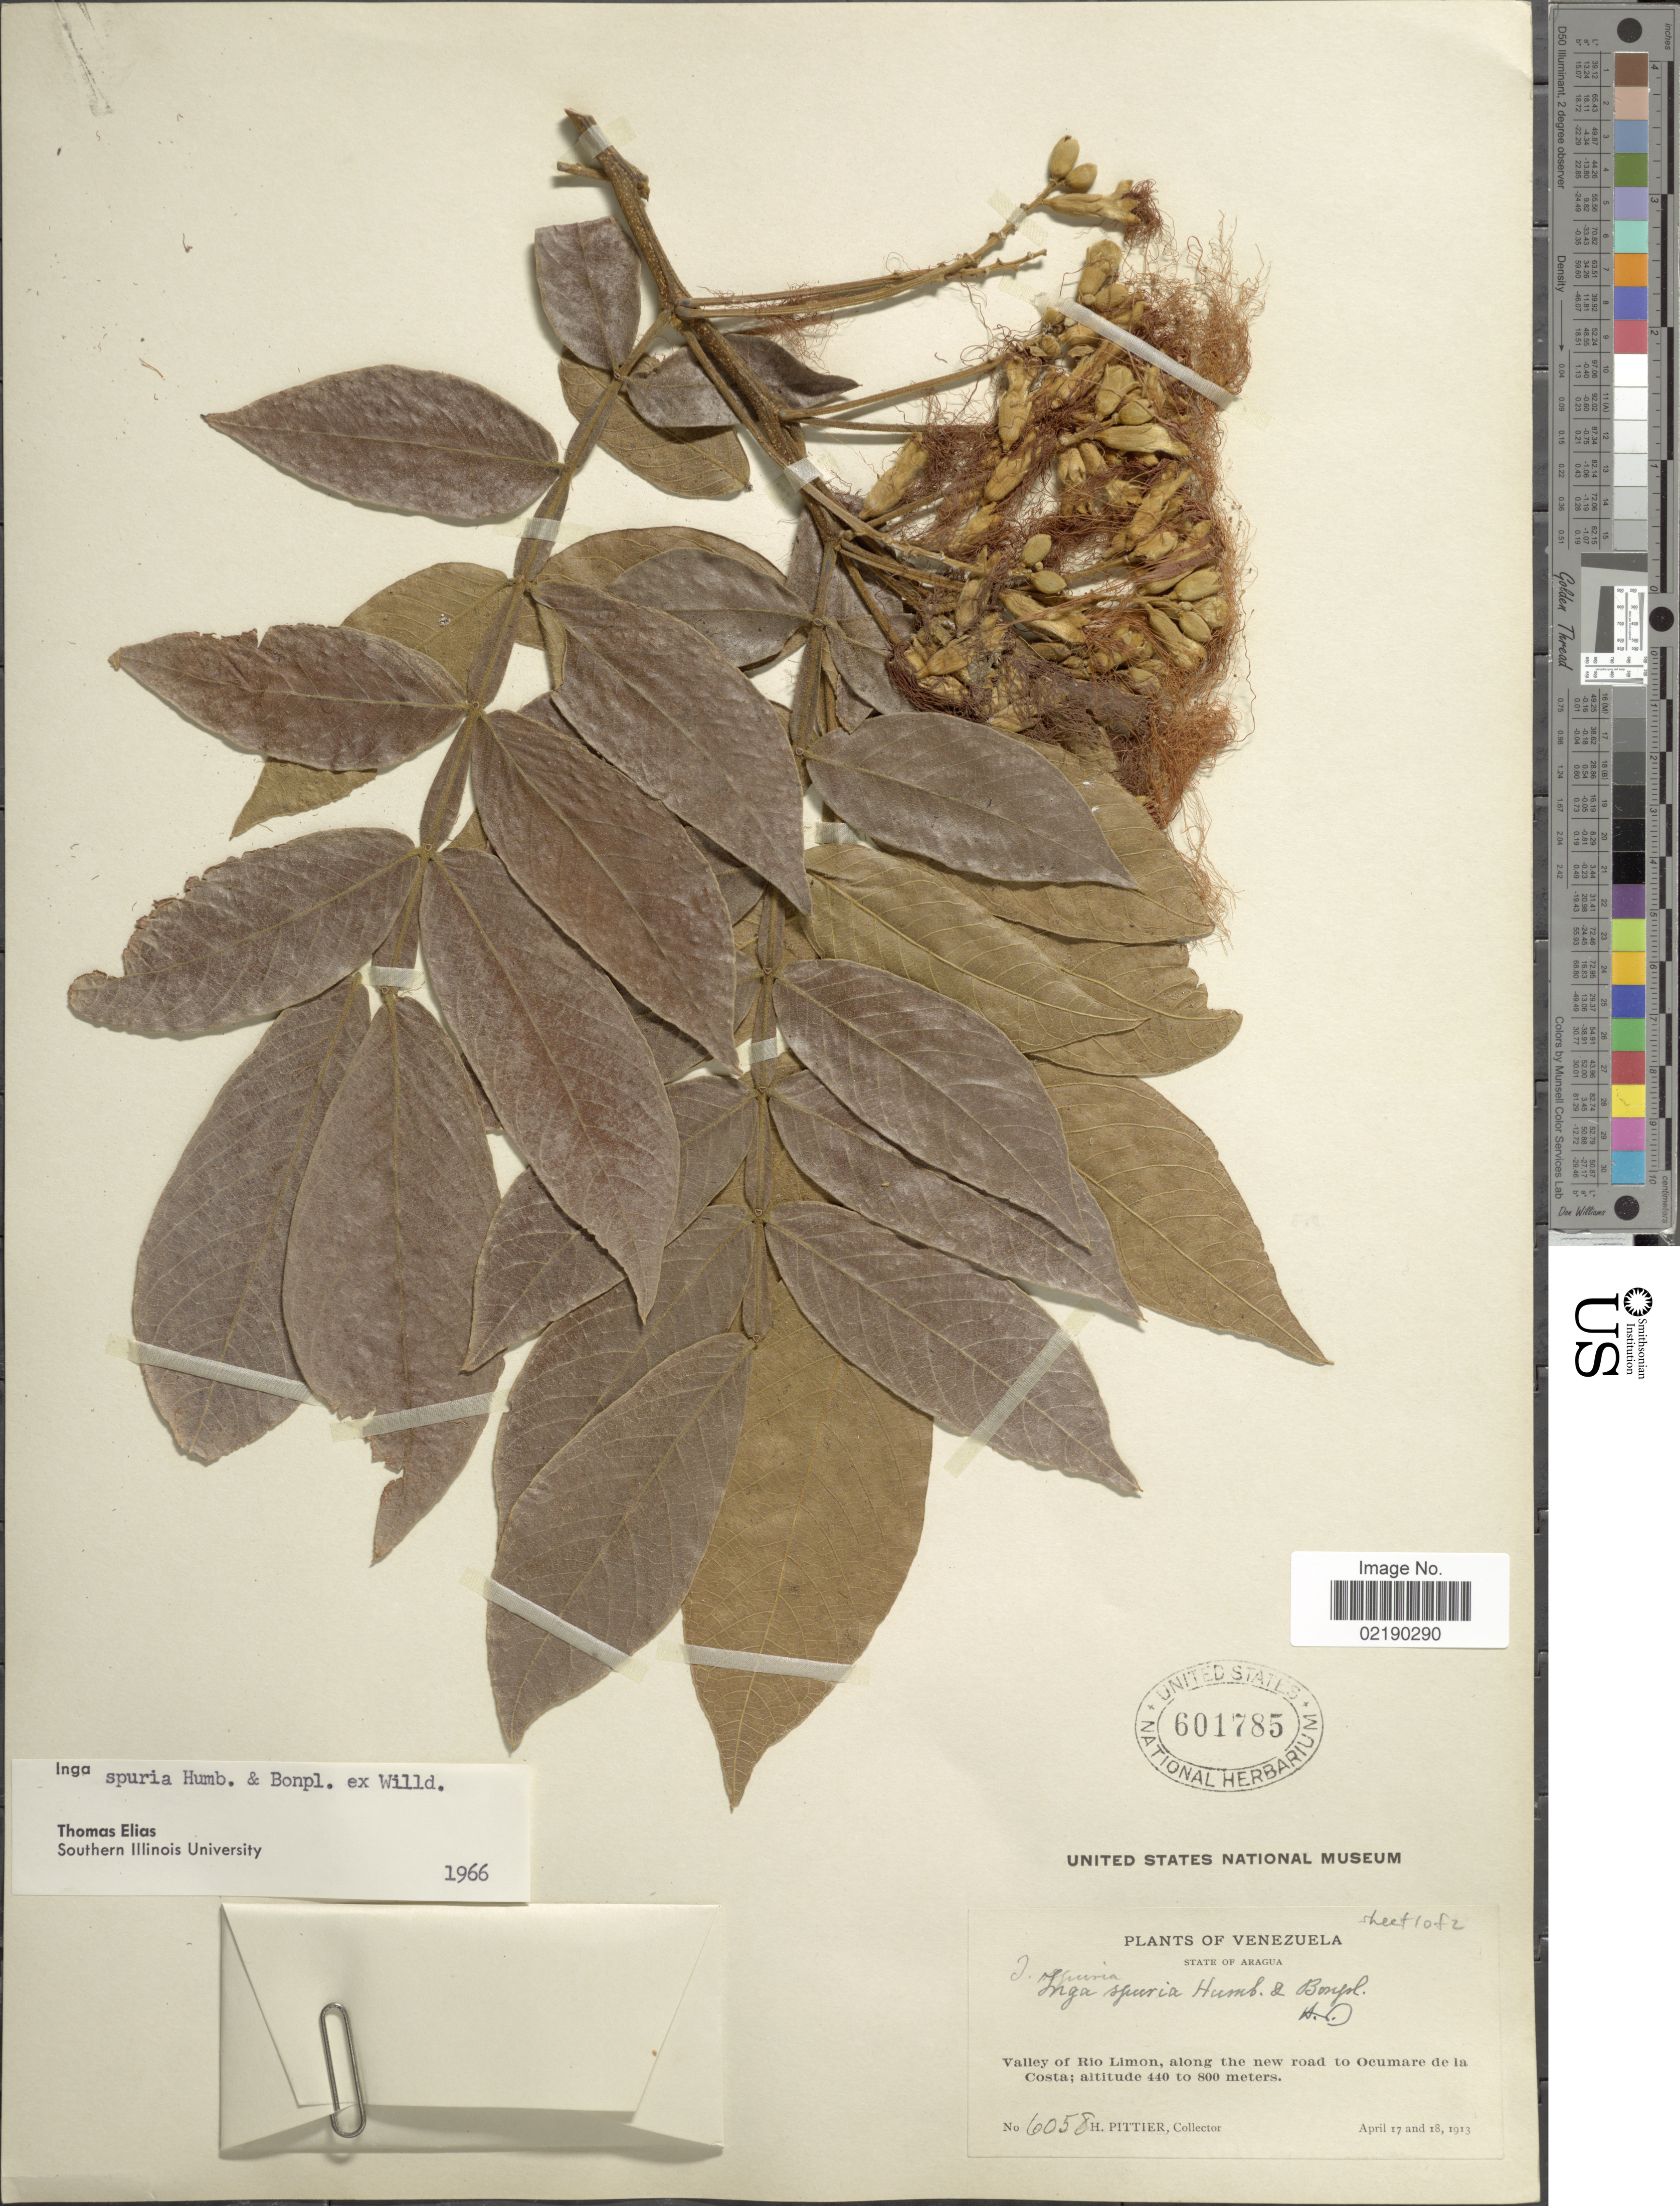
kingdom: Plantae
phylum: Tracheophyta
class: Magnoliopsida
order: Fabales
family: Fabaceae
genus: Inga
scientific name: Inga vera subsp. vera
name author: Willd.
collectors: H. F. Pittier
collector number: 6058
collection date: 1913-04-17/1913-04-18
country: Venezuela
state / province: Aragua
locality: Valley of Rio Limon, along the new road to Ocumare de la Costa.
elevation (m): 440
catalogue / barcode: US 601785